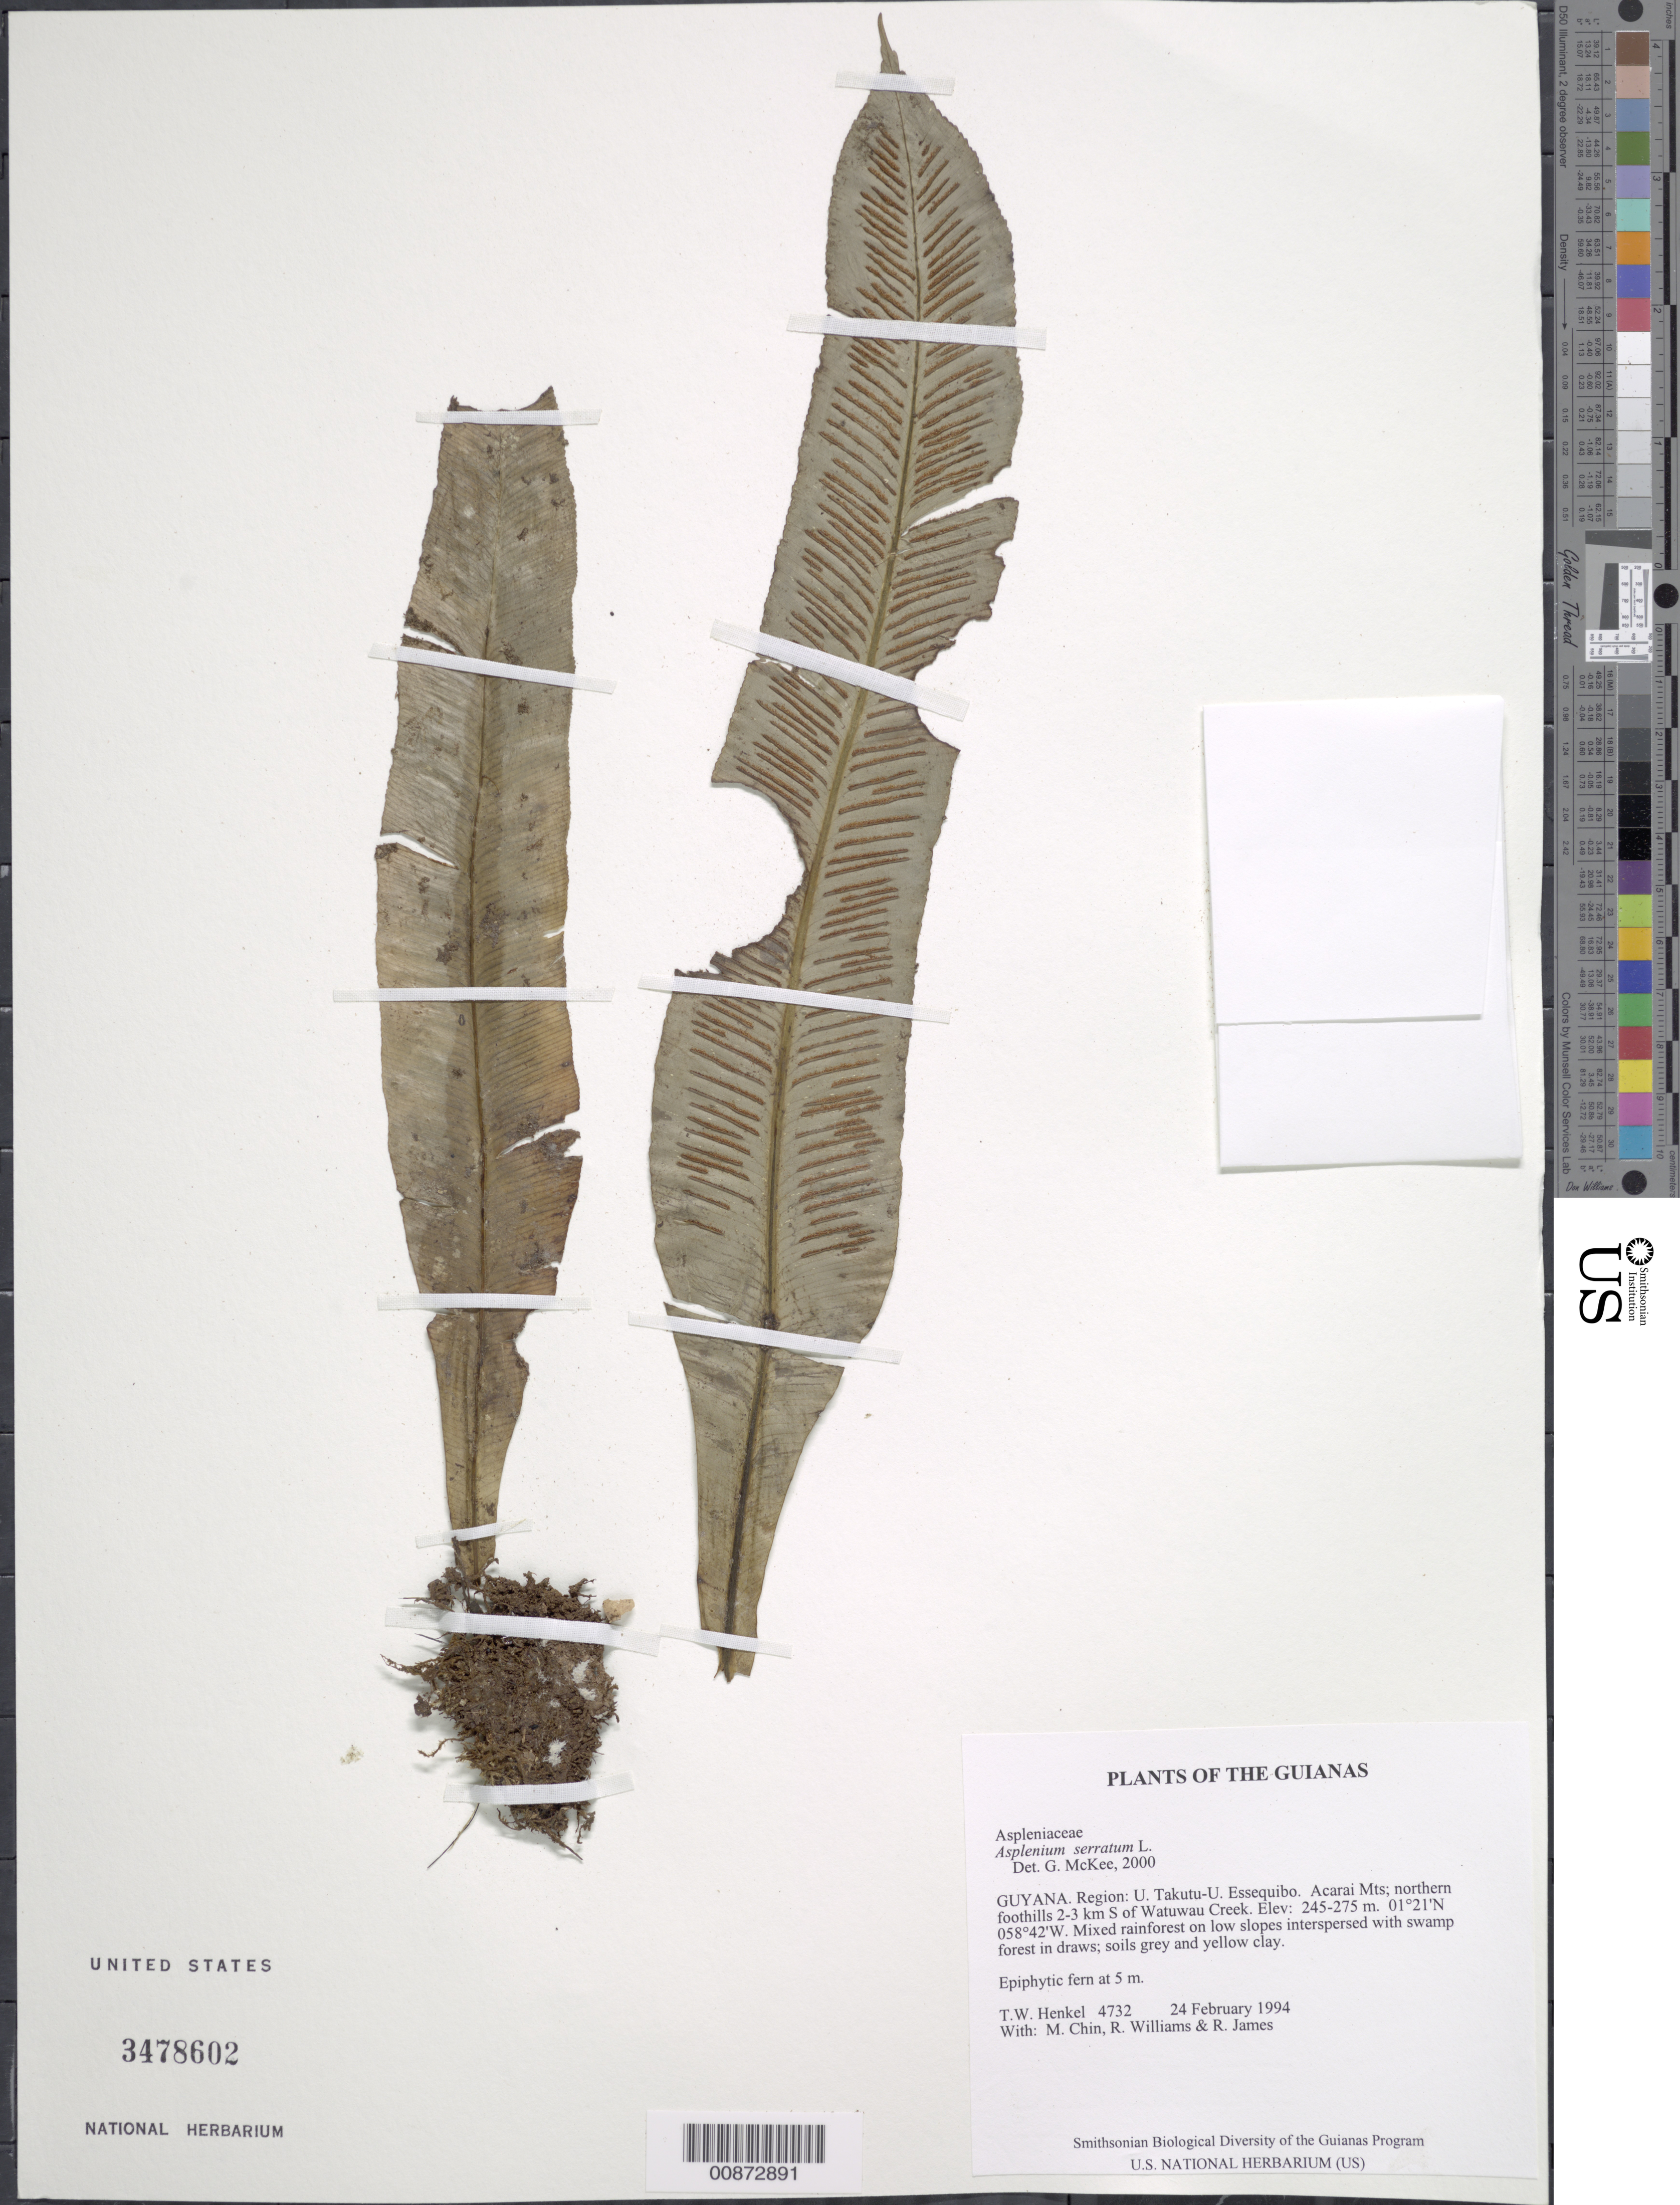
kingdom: Plantae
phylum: Tracheophyta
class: Polypodiopsida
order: Polypodiales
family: Aspleniaceae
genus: Asplenium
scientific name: Asplenium serratum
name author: L.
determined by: McKee, G. S., (US), NMNH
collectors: T. Henkel, M. Chin, R. Williams & R. James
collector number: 4732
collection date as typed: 24 February 1994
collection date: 1994-02-24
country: Guyana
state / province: U. Takutu-U. Essequibo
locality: Acarai Mts; northern foothills 2-3 km S of Watuwau Creek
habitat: Mixed rainforest on low slopes interspersed with swamp forest in draws; soils grey and yellow clay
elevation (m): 245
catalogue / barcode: US 3478602